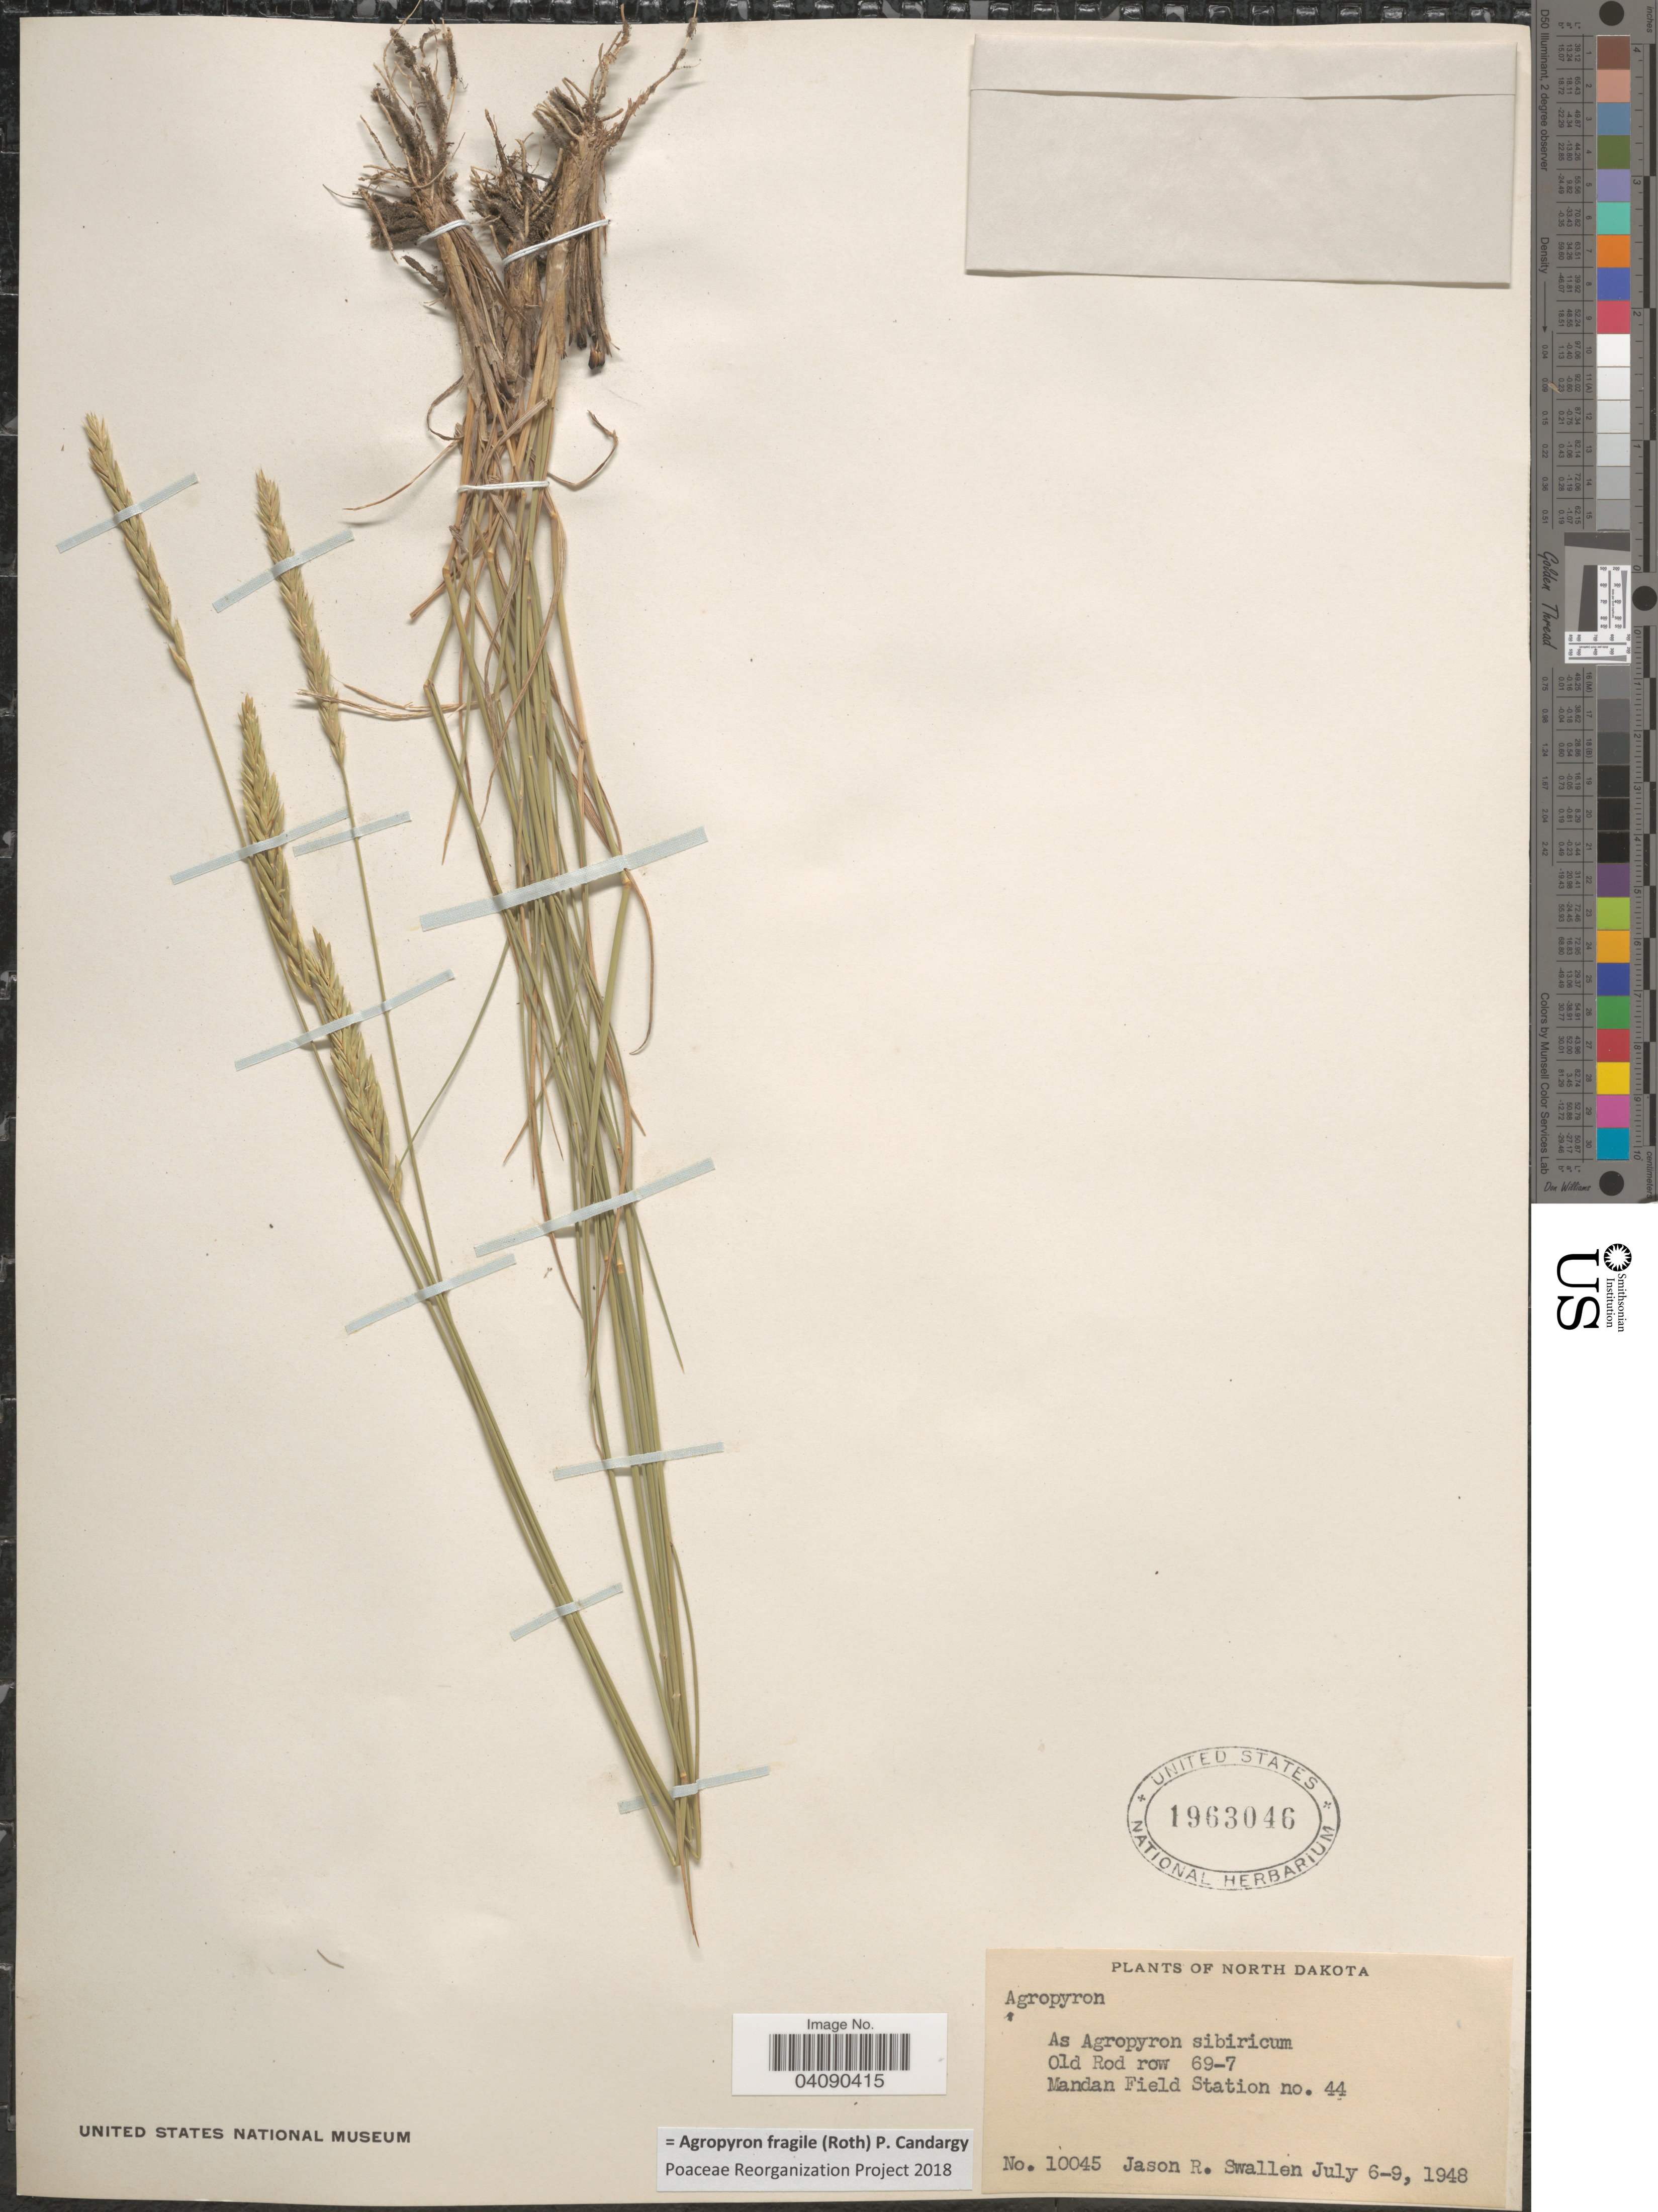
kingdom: Plantae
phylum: Tracheophyta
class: Liliopsida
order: Poales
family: Poaceae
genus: Agropyron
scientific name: Agropyron fragile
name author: (Roth) Candargy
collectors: J. R. Swallen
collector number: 10045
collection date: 1948-07-06/1948-07-09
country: United States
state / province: Washington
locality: Old Rod row 69-7. Mandan Field Station no. 44.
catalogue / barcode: US 1963046